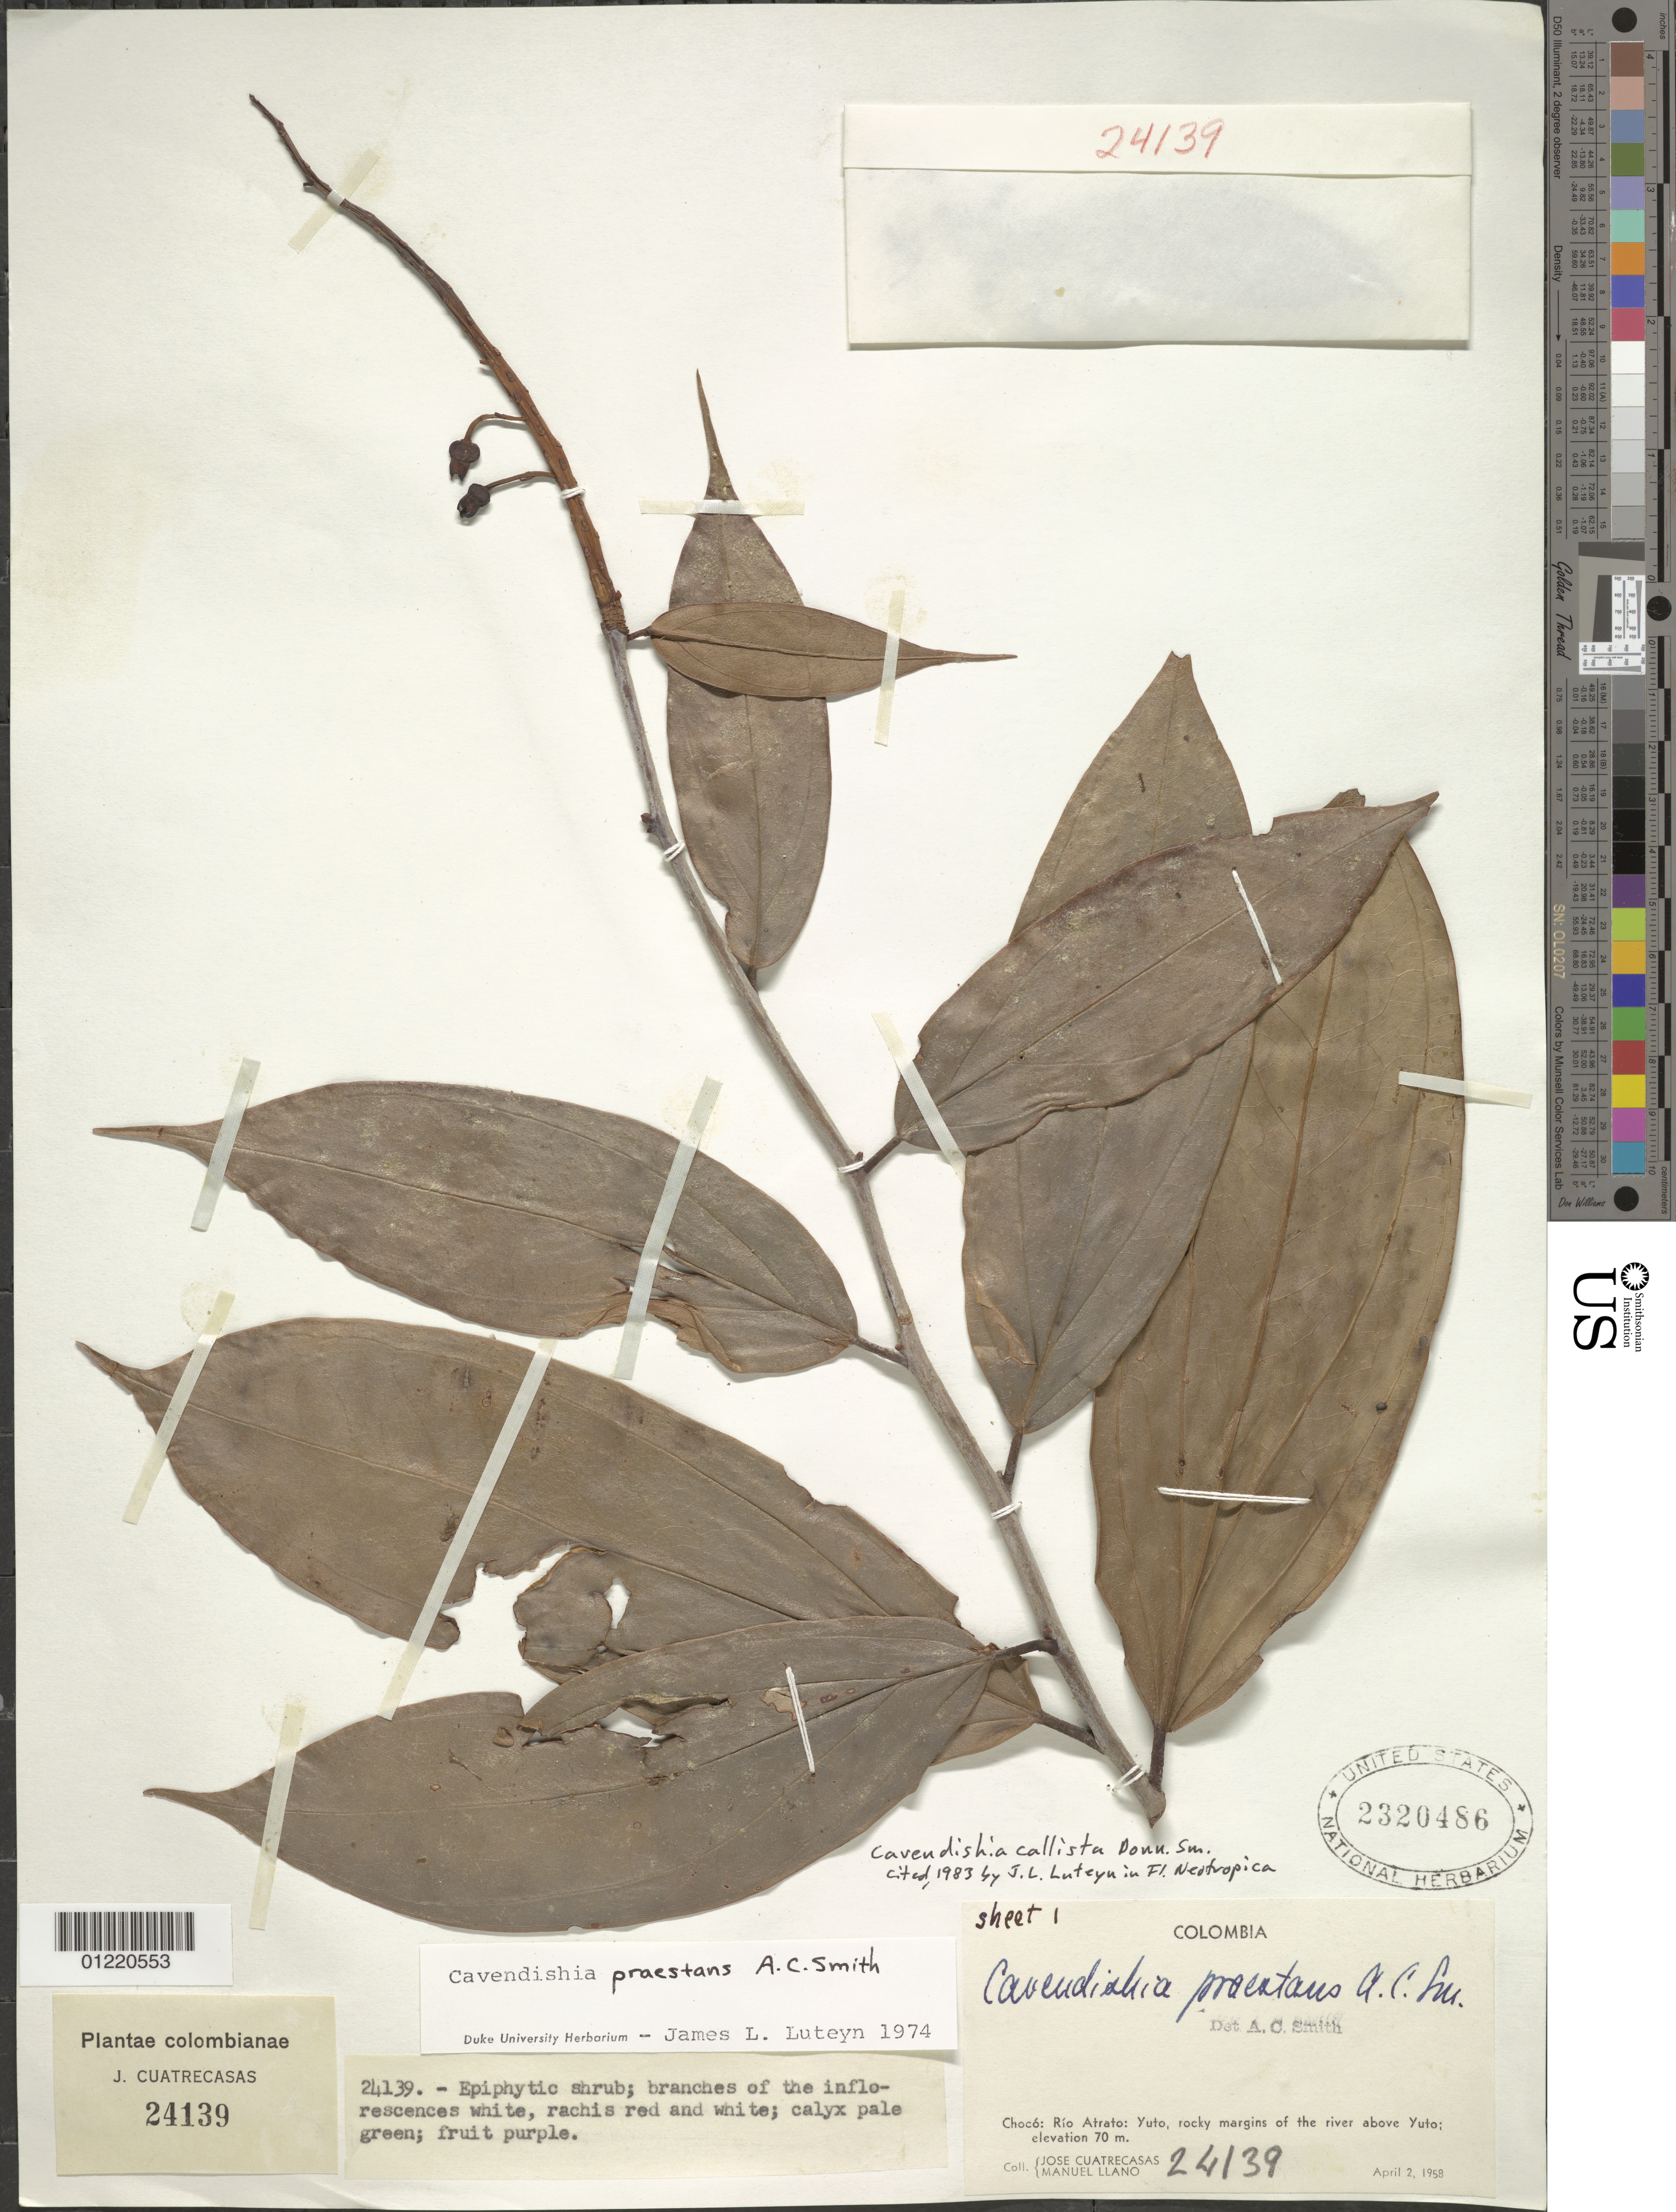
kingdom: Plantae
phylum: Tracheophyta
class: Magnoliopsida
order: Ericales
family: Ericaceae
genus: Cavendishia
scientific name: Cavendishia callista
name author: Donn. Sm.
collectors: J. Cuatrecasas & M. Llano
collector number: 24139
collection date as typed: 02 Apr 1958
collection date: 1958-04-02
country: Colombia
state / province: Chocó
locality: Rio Atrato: Yuto, rocky margins of river above Yuto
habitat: along river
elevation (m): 70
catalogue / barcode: US 2320468